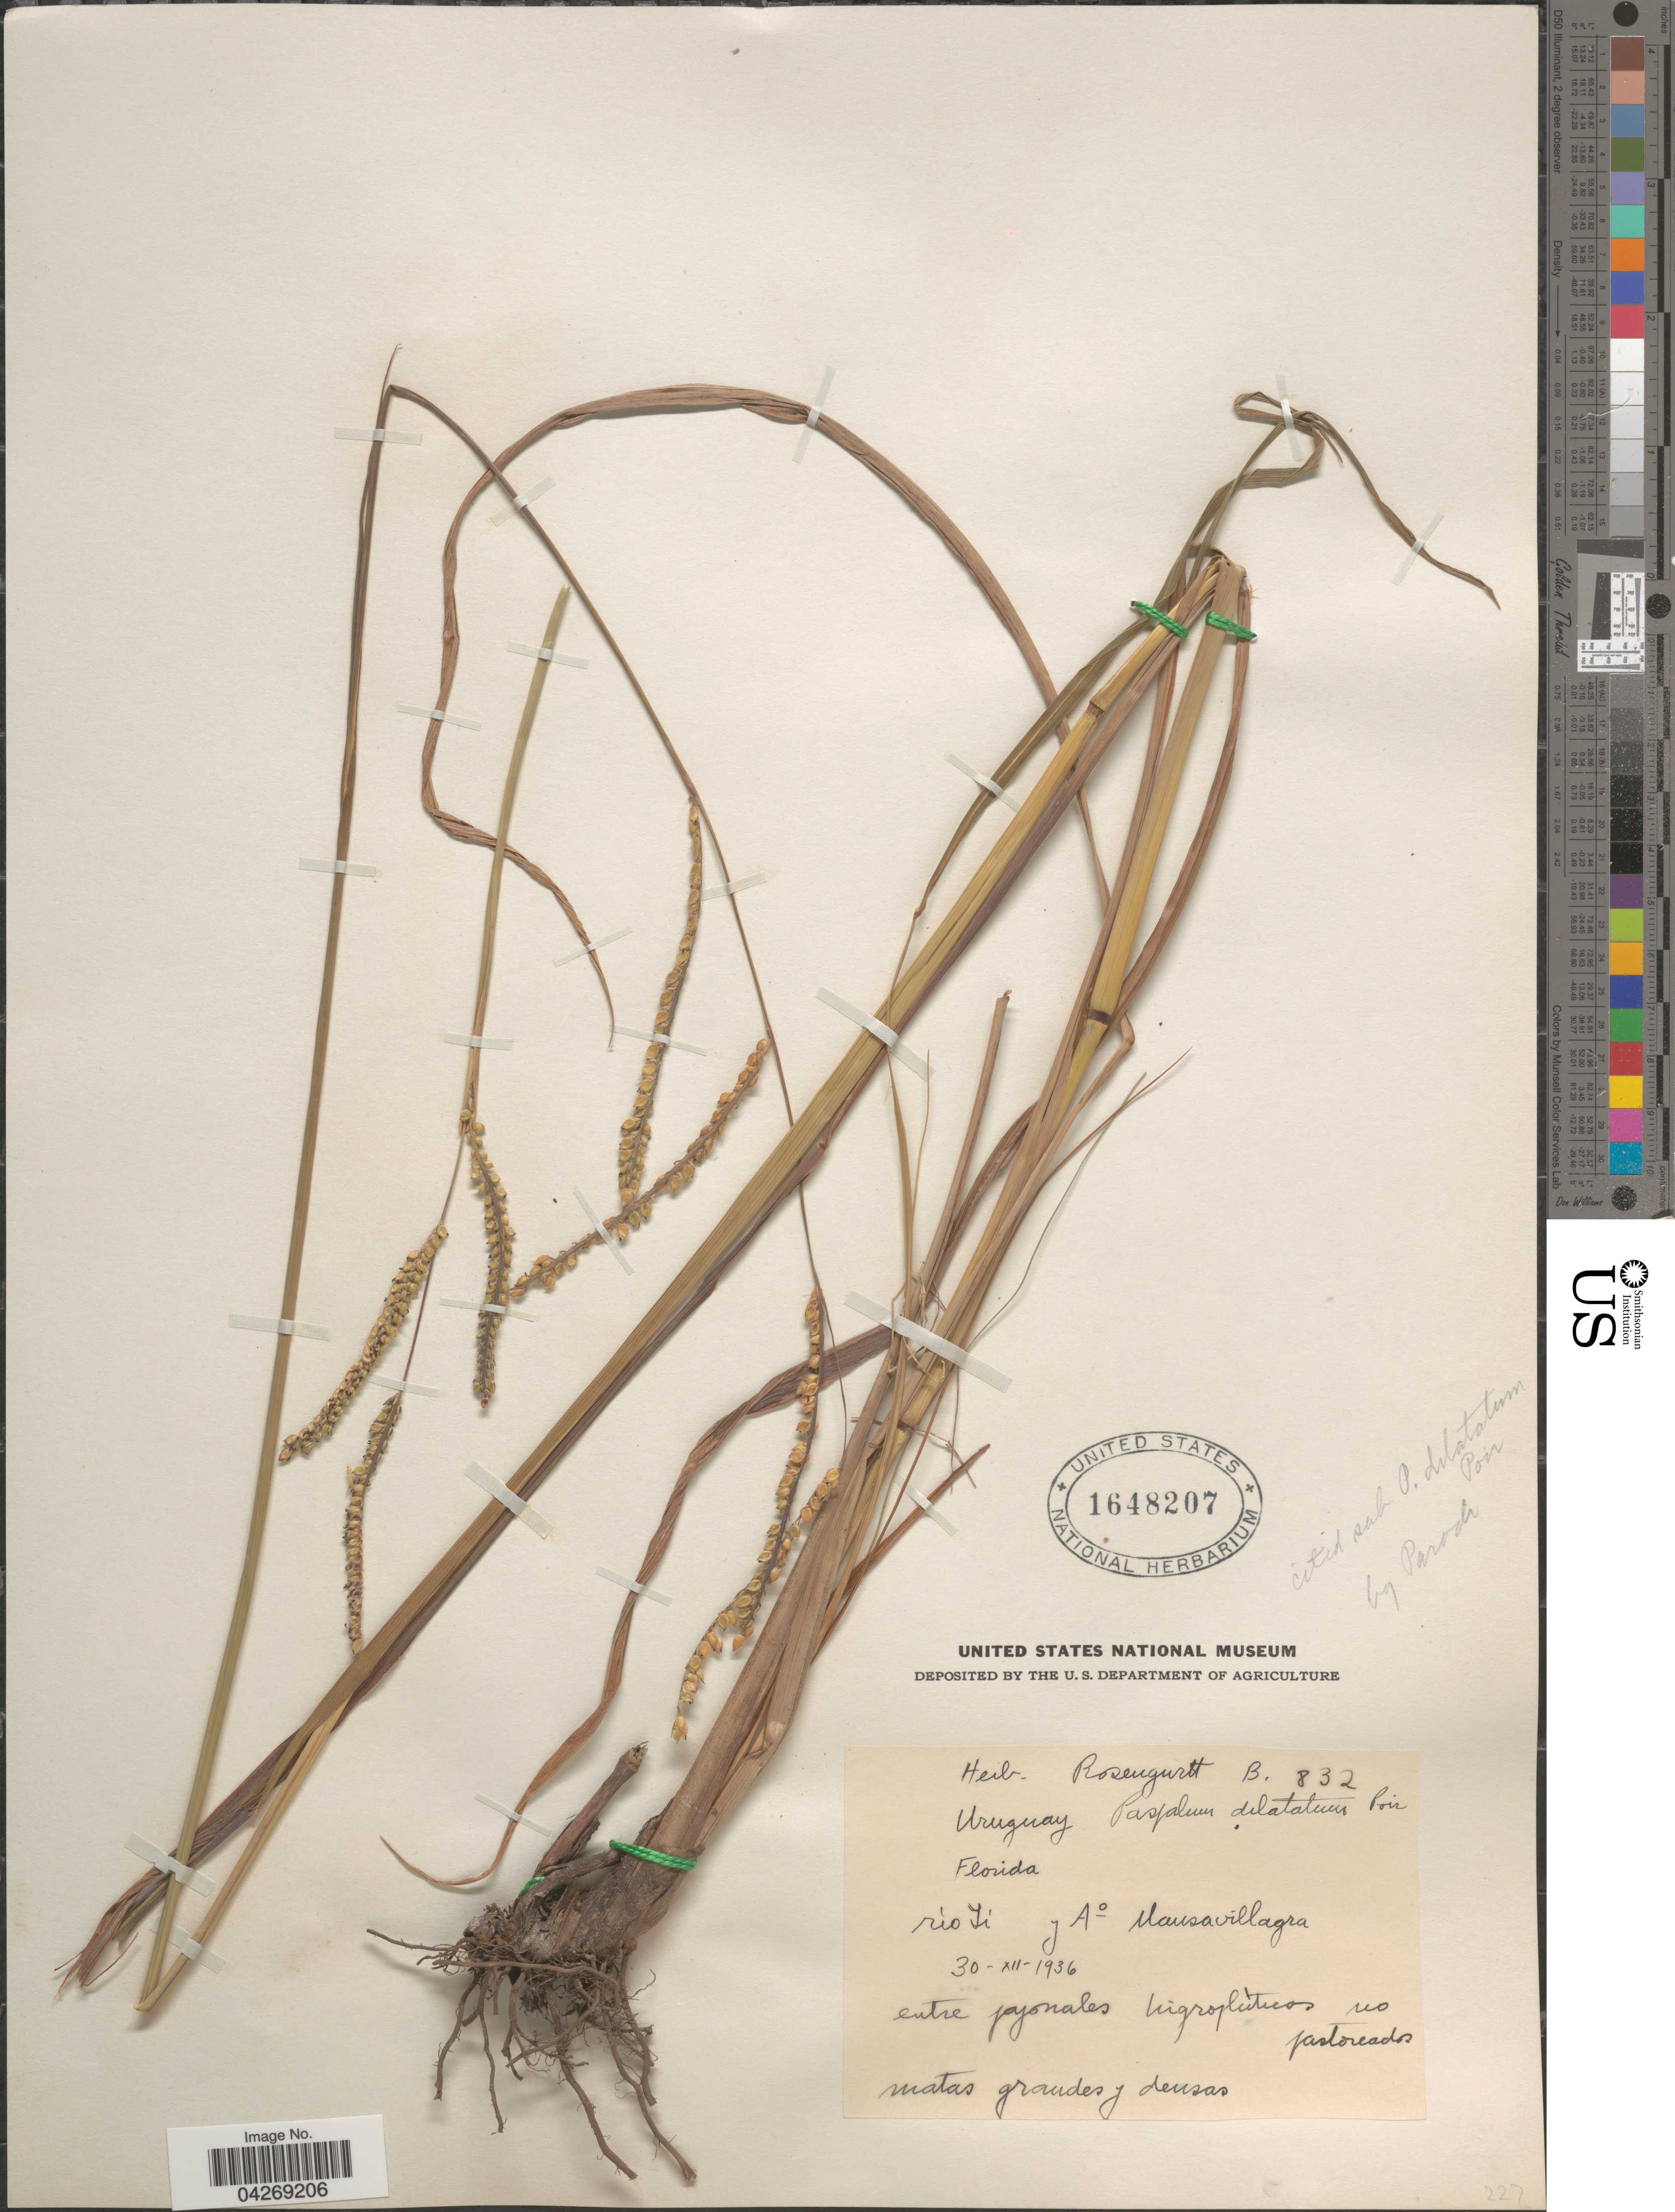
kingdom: Plantae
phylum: Tracheophyta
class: Liliopsida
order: Poales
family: Poaceae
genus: Paspalum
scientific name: Paspalum dilatatum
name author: Poir.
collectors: ex herb. Rosengurtt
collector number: B832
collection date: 1936-12-30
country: Uruguay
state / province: Florida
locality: Rio Yi y A° Mansavillagra.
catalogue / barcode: US 1648207